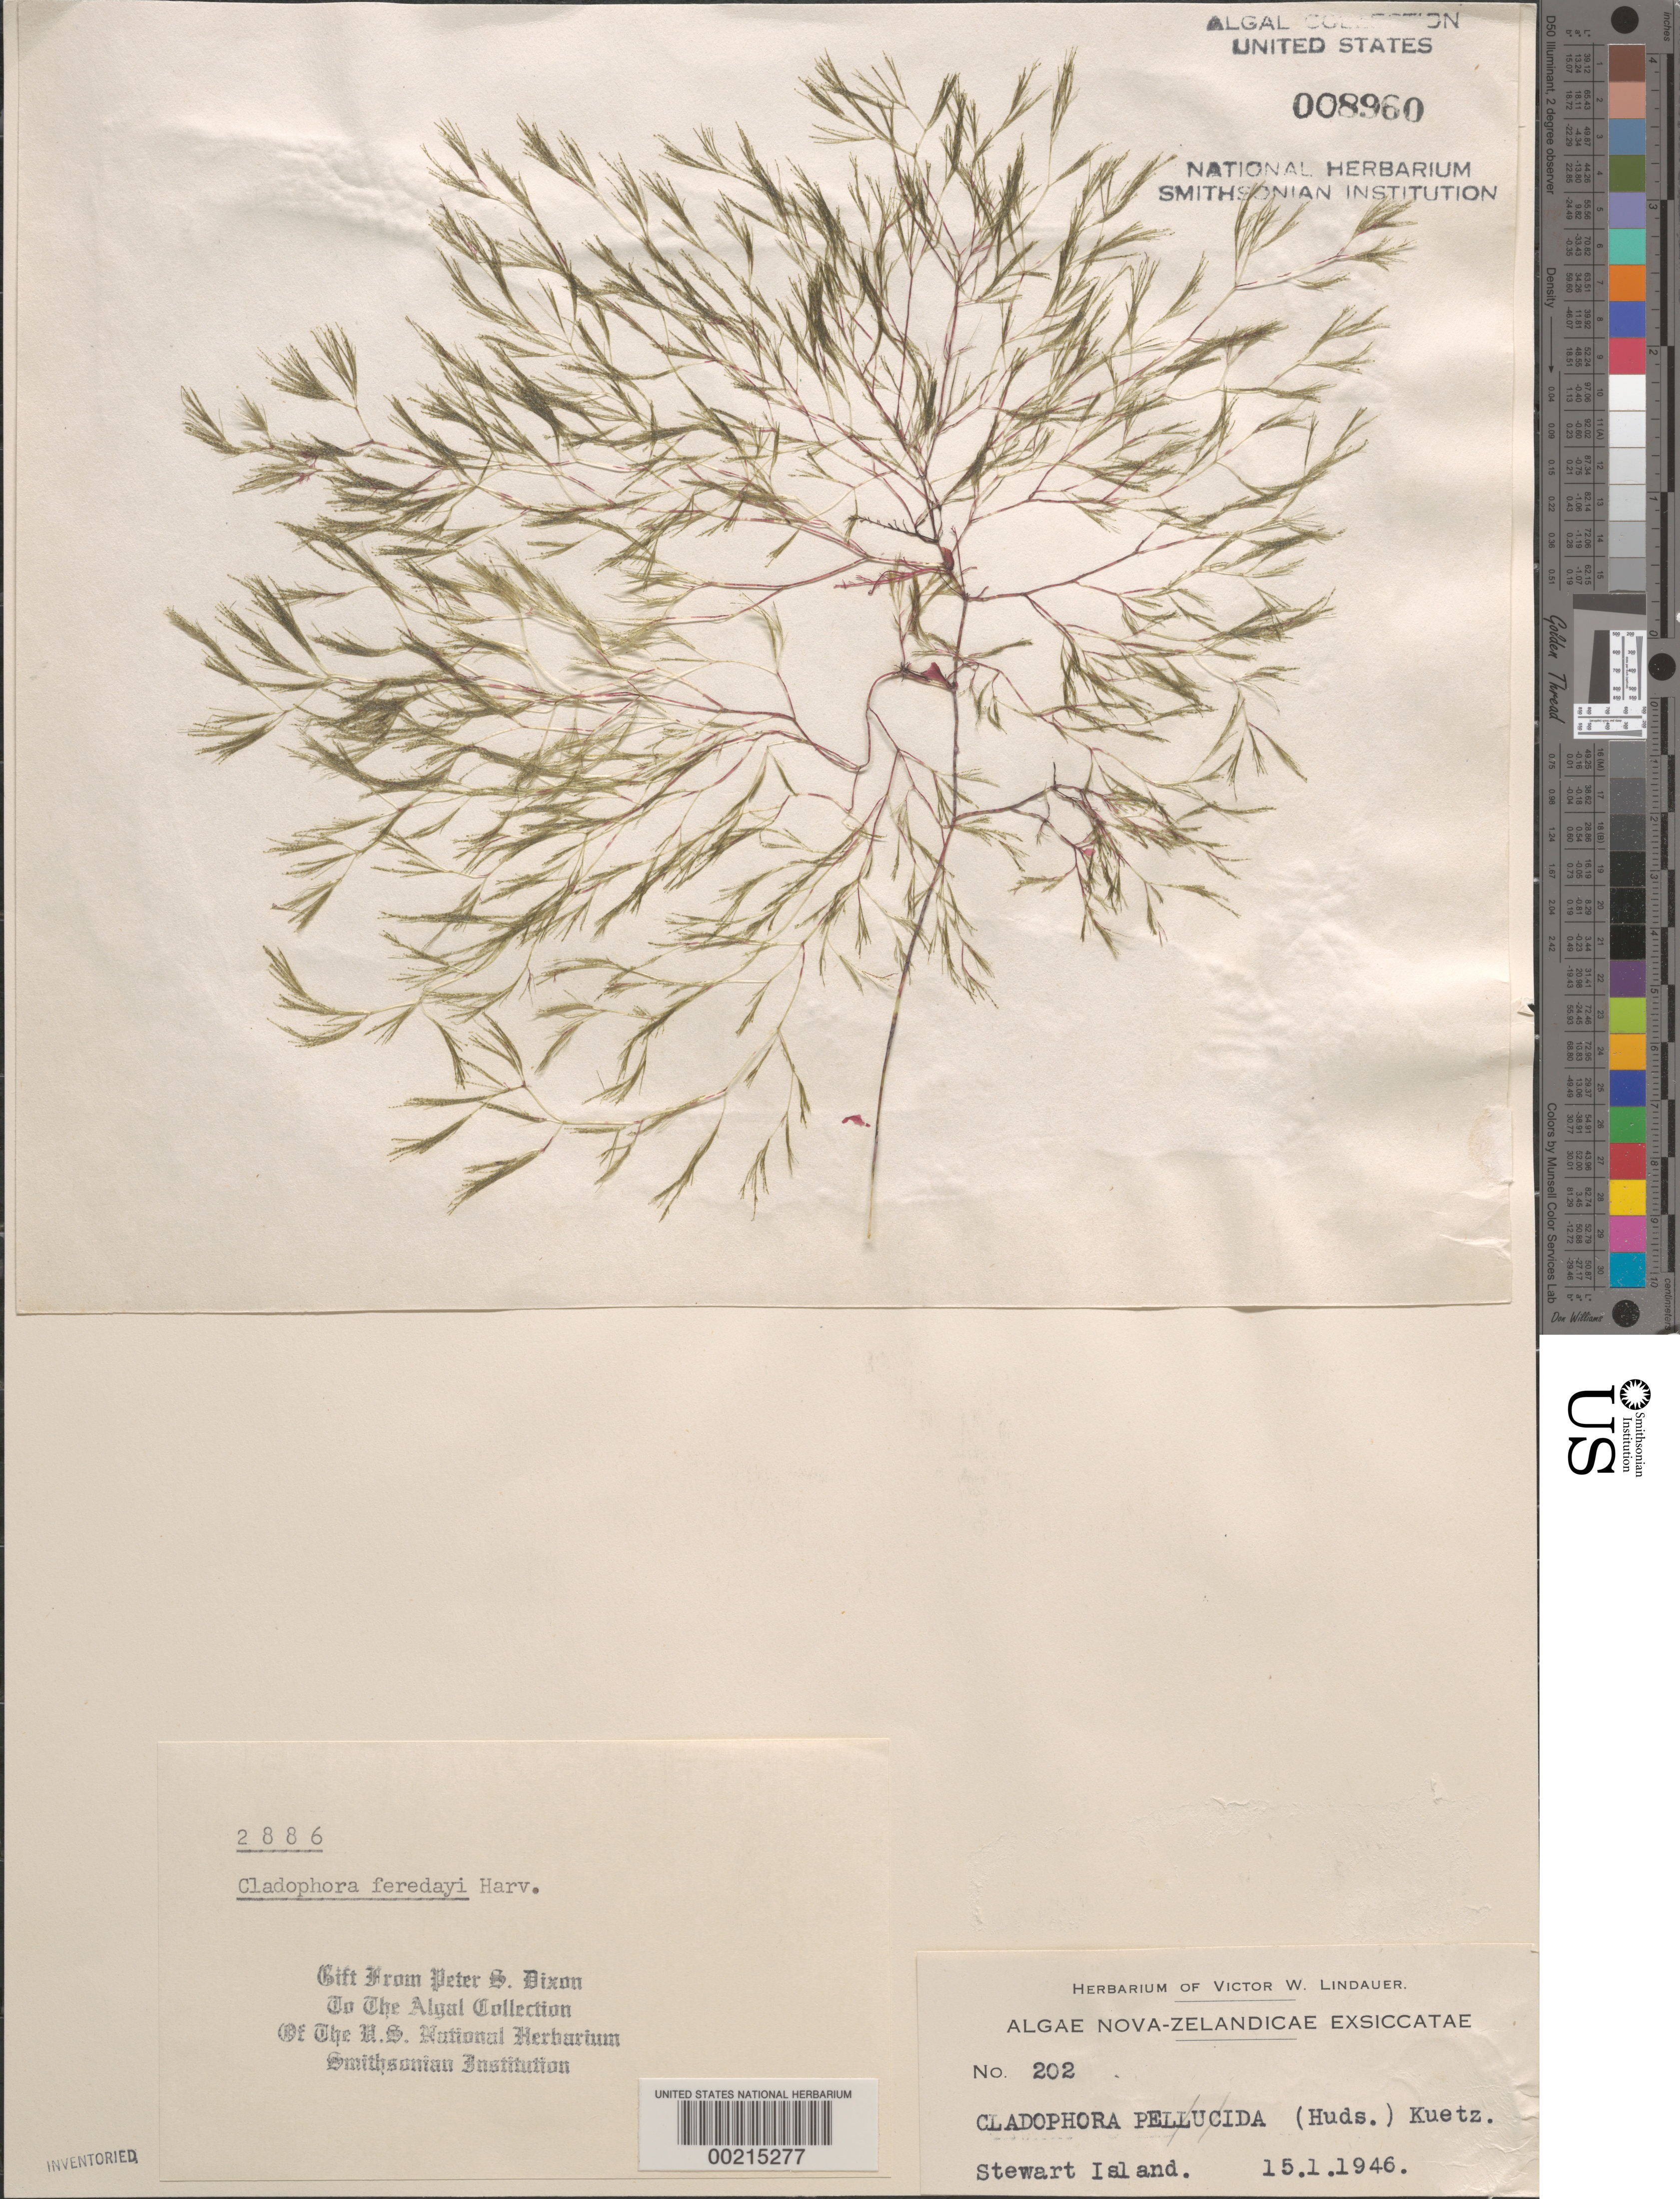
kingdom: Plantae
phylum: Chlorophyta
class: Ulvophyceae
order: Cladophorales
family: Cladophoraceae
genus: Lychaete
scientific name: Lychaete feredayi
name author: (Harvey) M.J. Wynne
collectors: V. Lindauer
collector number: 202 & PSD 2886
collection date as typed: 15 Jan 1946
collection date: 1946-01-15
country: New Zealand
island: Stewart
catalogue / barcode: US 8960